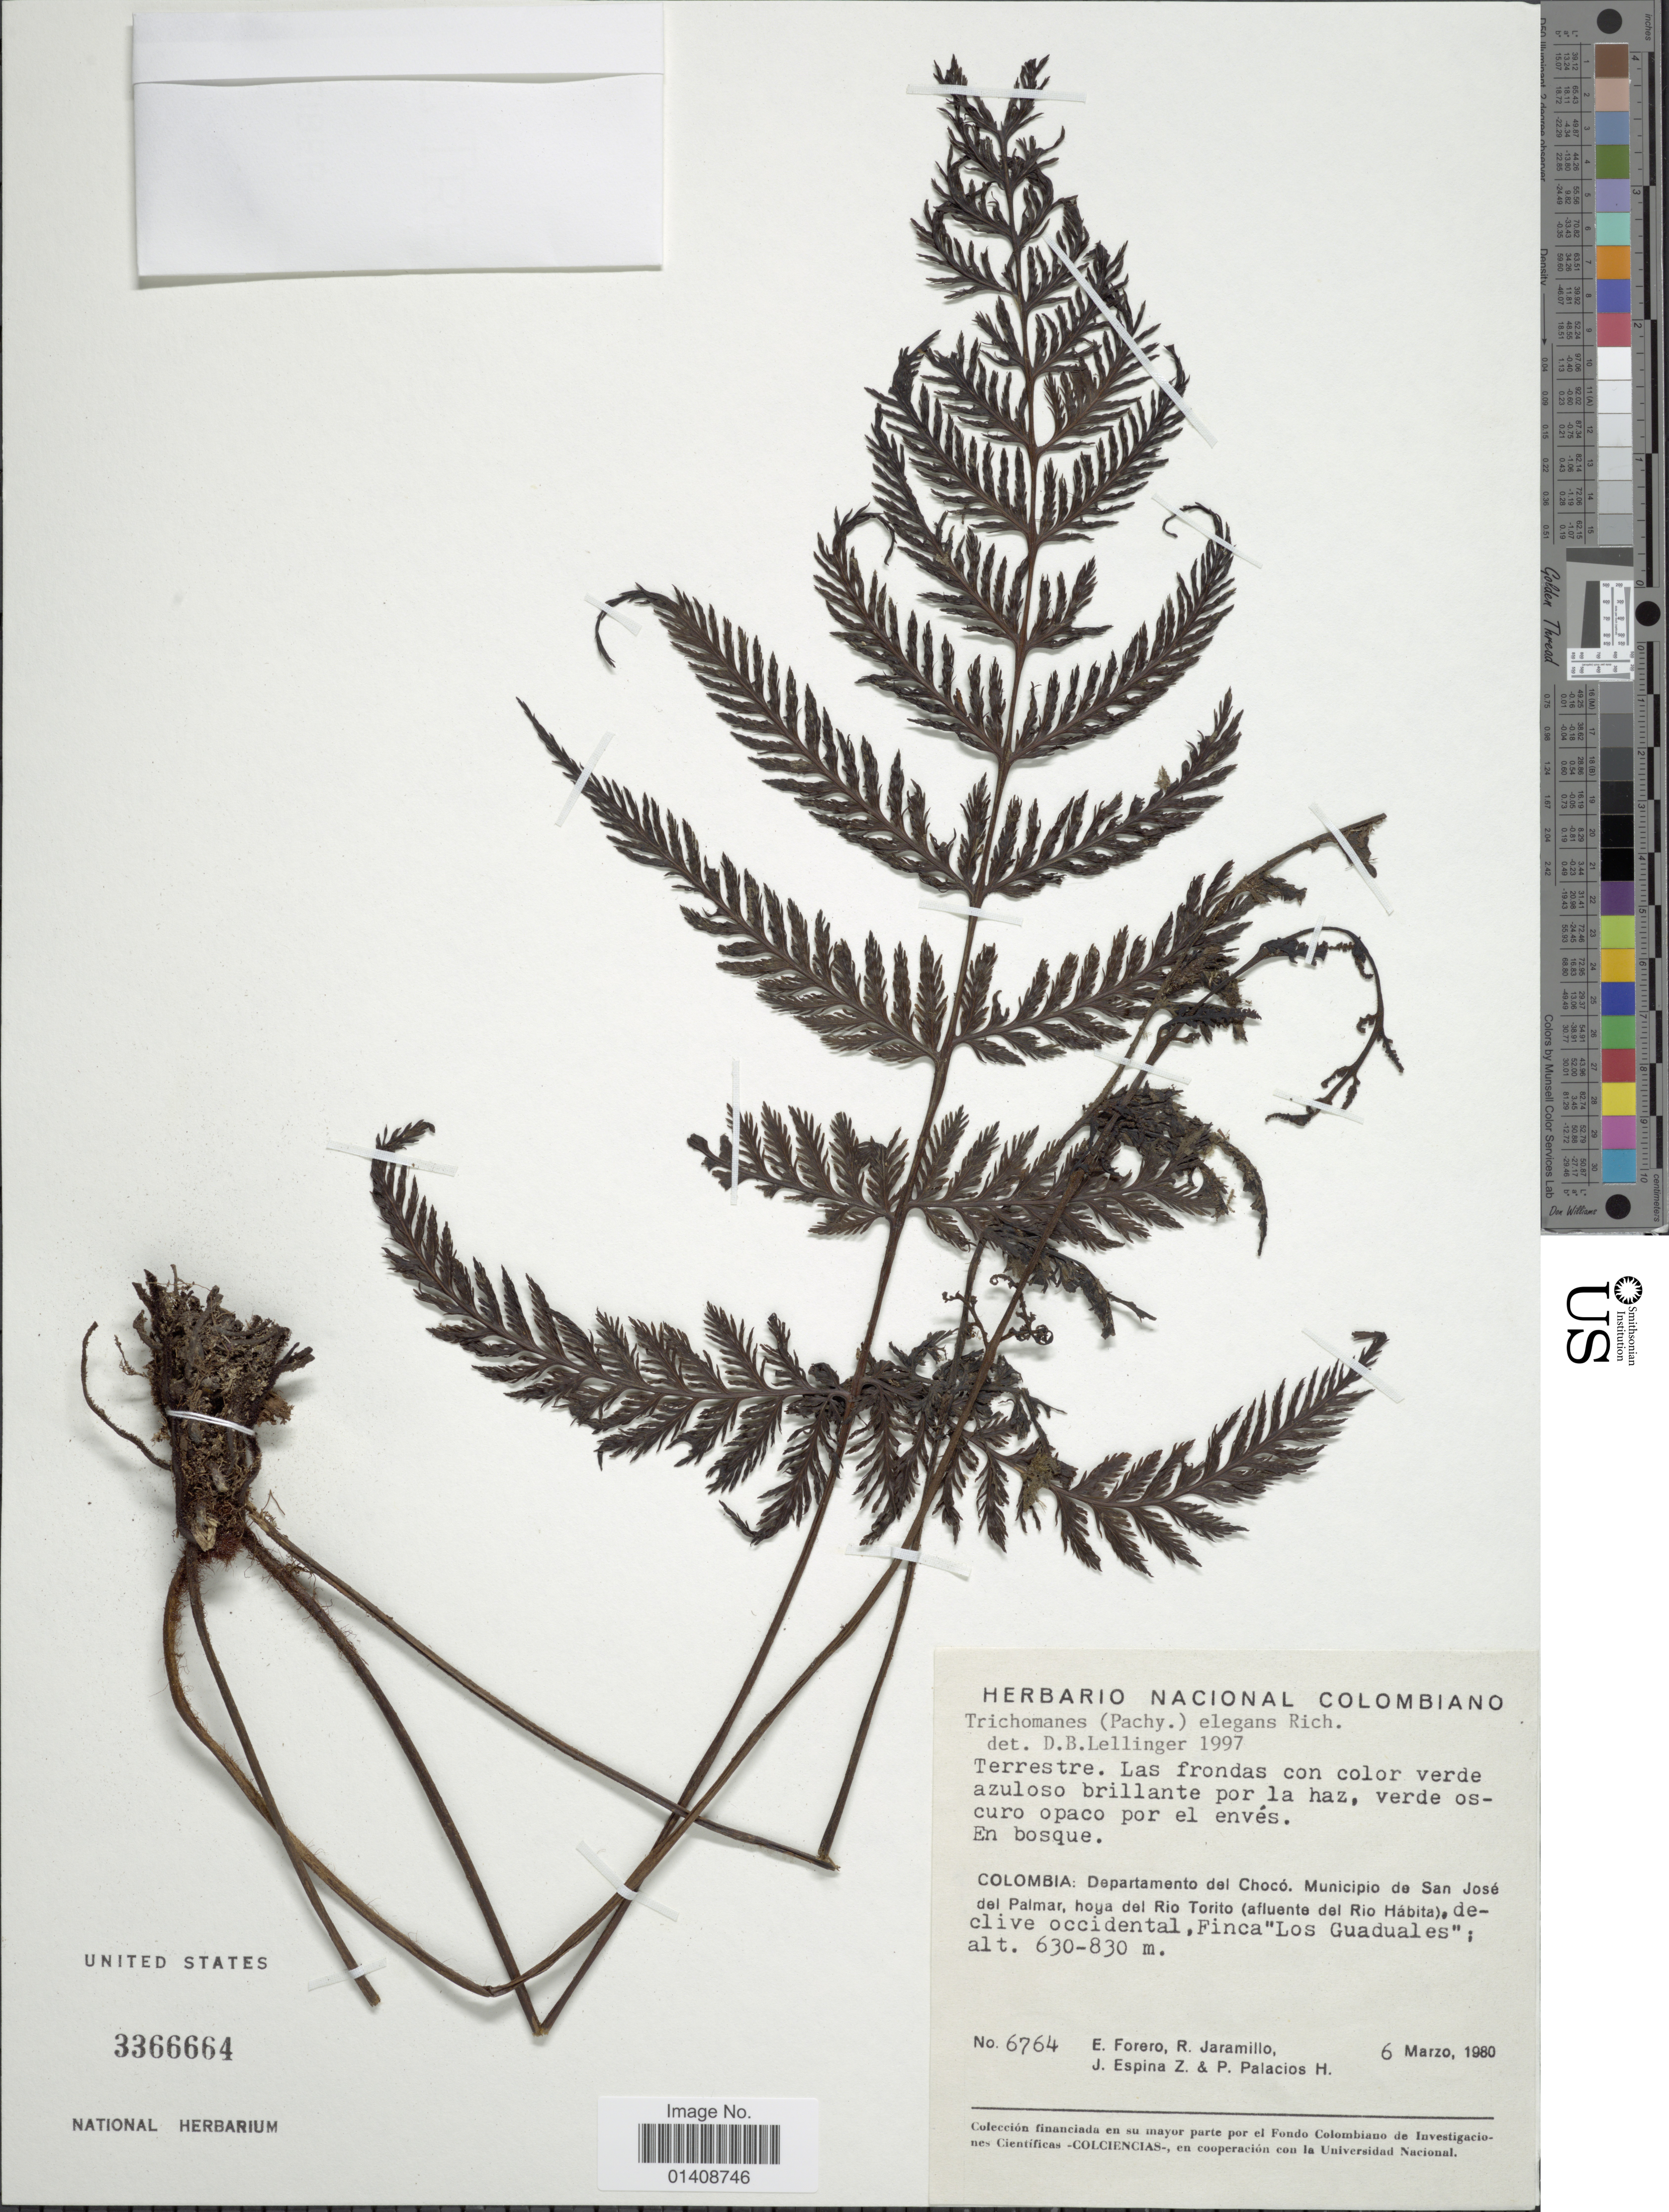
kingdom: Plantae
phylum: Tracheophyta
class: Polypodiopsida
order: Hymenophyllales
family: Hymenophyllaceae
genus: Trichomanes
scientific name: Trichomanes elegans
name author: Rich.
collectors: E. Forero, R. Jaramillo M., J. Espina Z. & P. Palacios H.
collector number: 6764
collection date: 1980-03-06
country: Colombia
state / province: Chocó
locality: Municipio de San Jose del Palmar, hoya del Rio Torito (afluente del Rio Habita), declive occidental, Finca 'Los Guaduales'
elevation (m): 630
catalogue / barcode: US 3366664